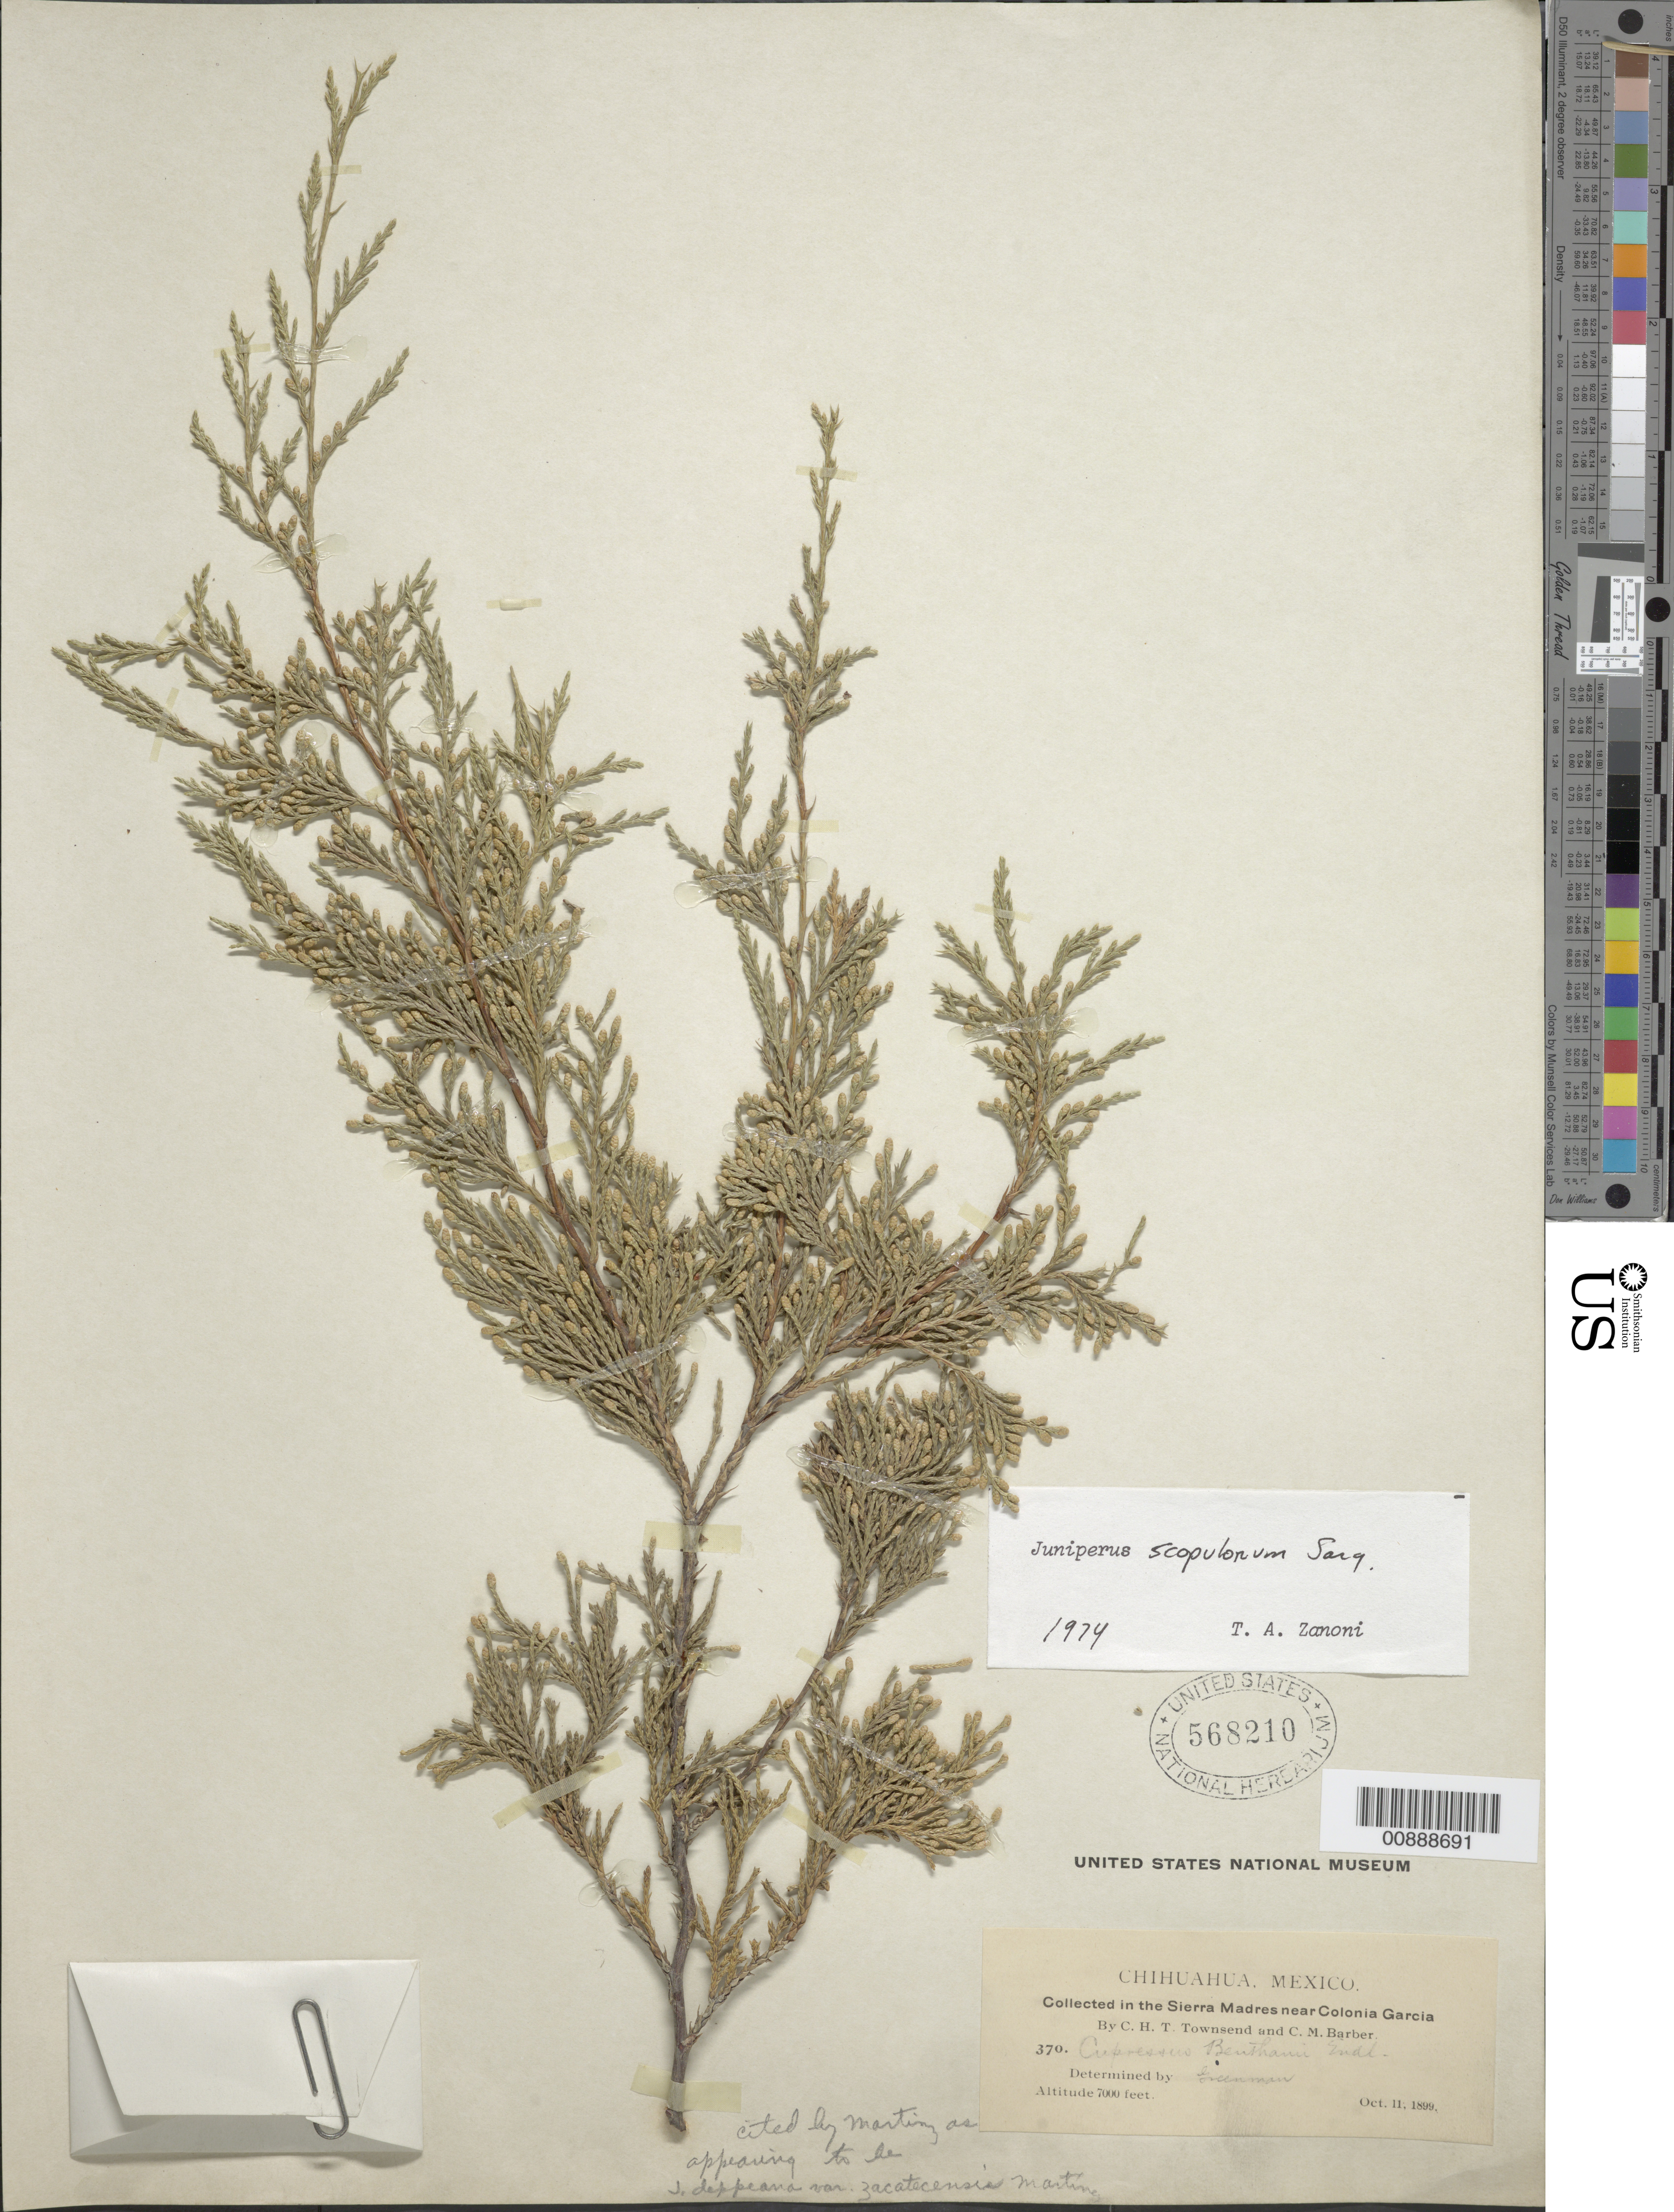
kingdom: Plantae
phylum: Tracheophyta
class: Pinopsida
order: Pinales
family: Cupressaceae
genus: Juniperus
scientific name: Juniperus blancoi var. mucronata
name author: (Farjon) R.P. Adams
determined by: Ferguson, G. M.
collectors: C. H. T. Townsend & C. Barber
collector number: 370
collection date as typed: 11 Oct 1899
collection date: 1899-10-11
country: Mexico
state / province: Chihuahua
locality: Sierra Madre near Colonia García, Chihuahua.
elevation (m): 2134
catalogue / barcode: US 568210